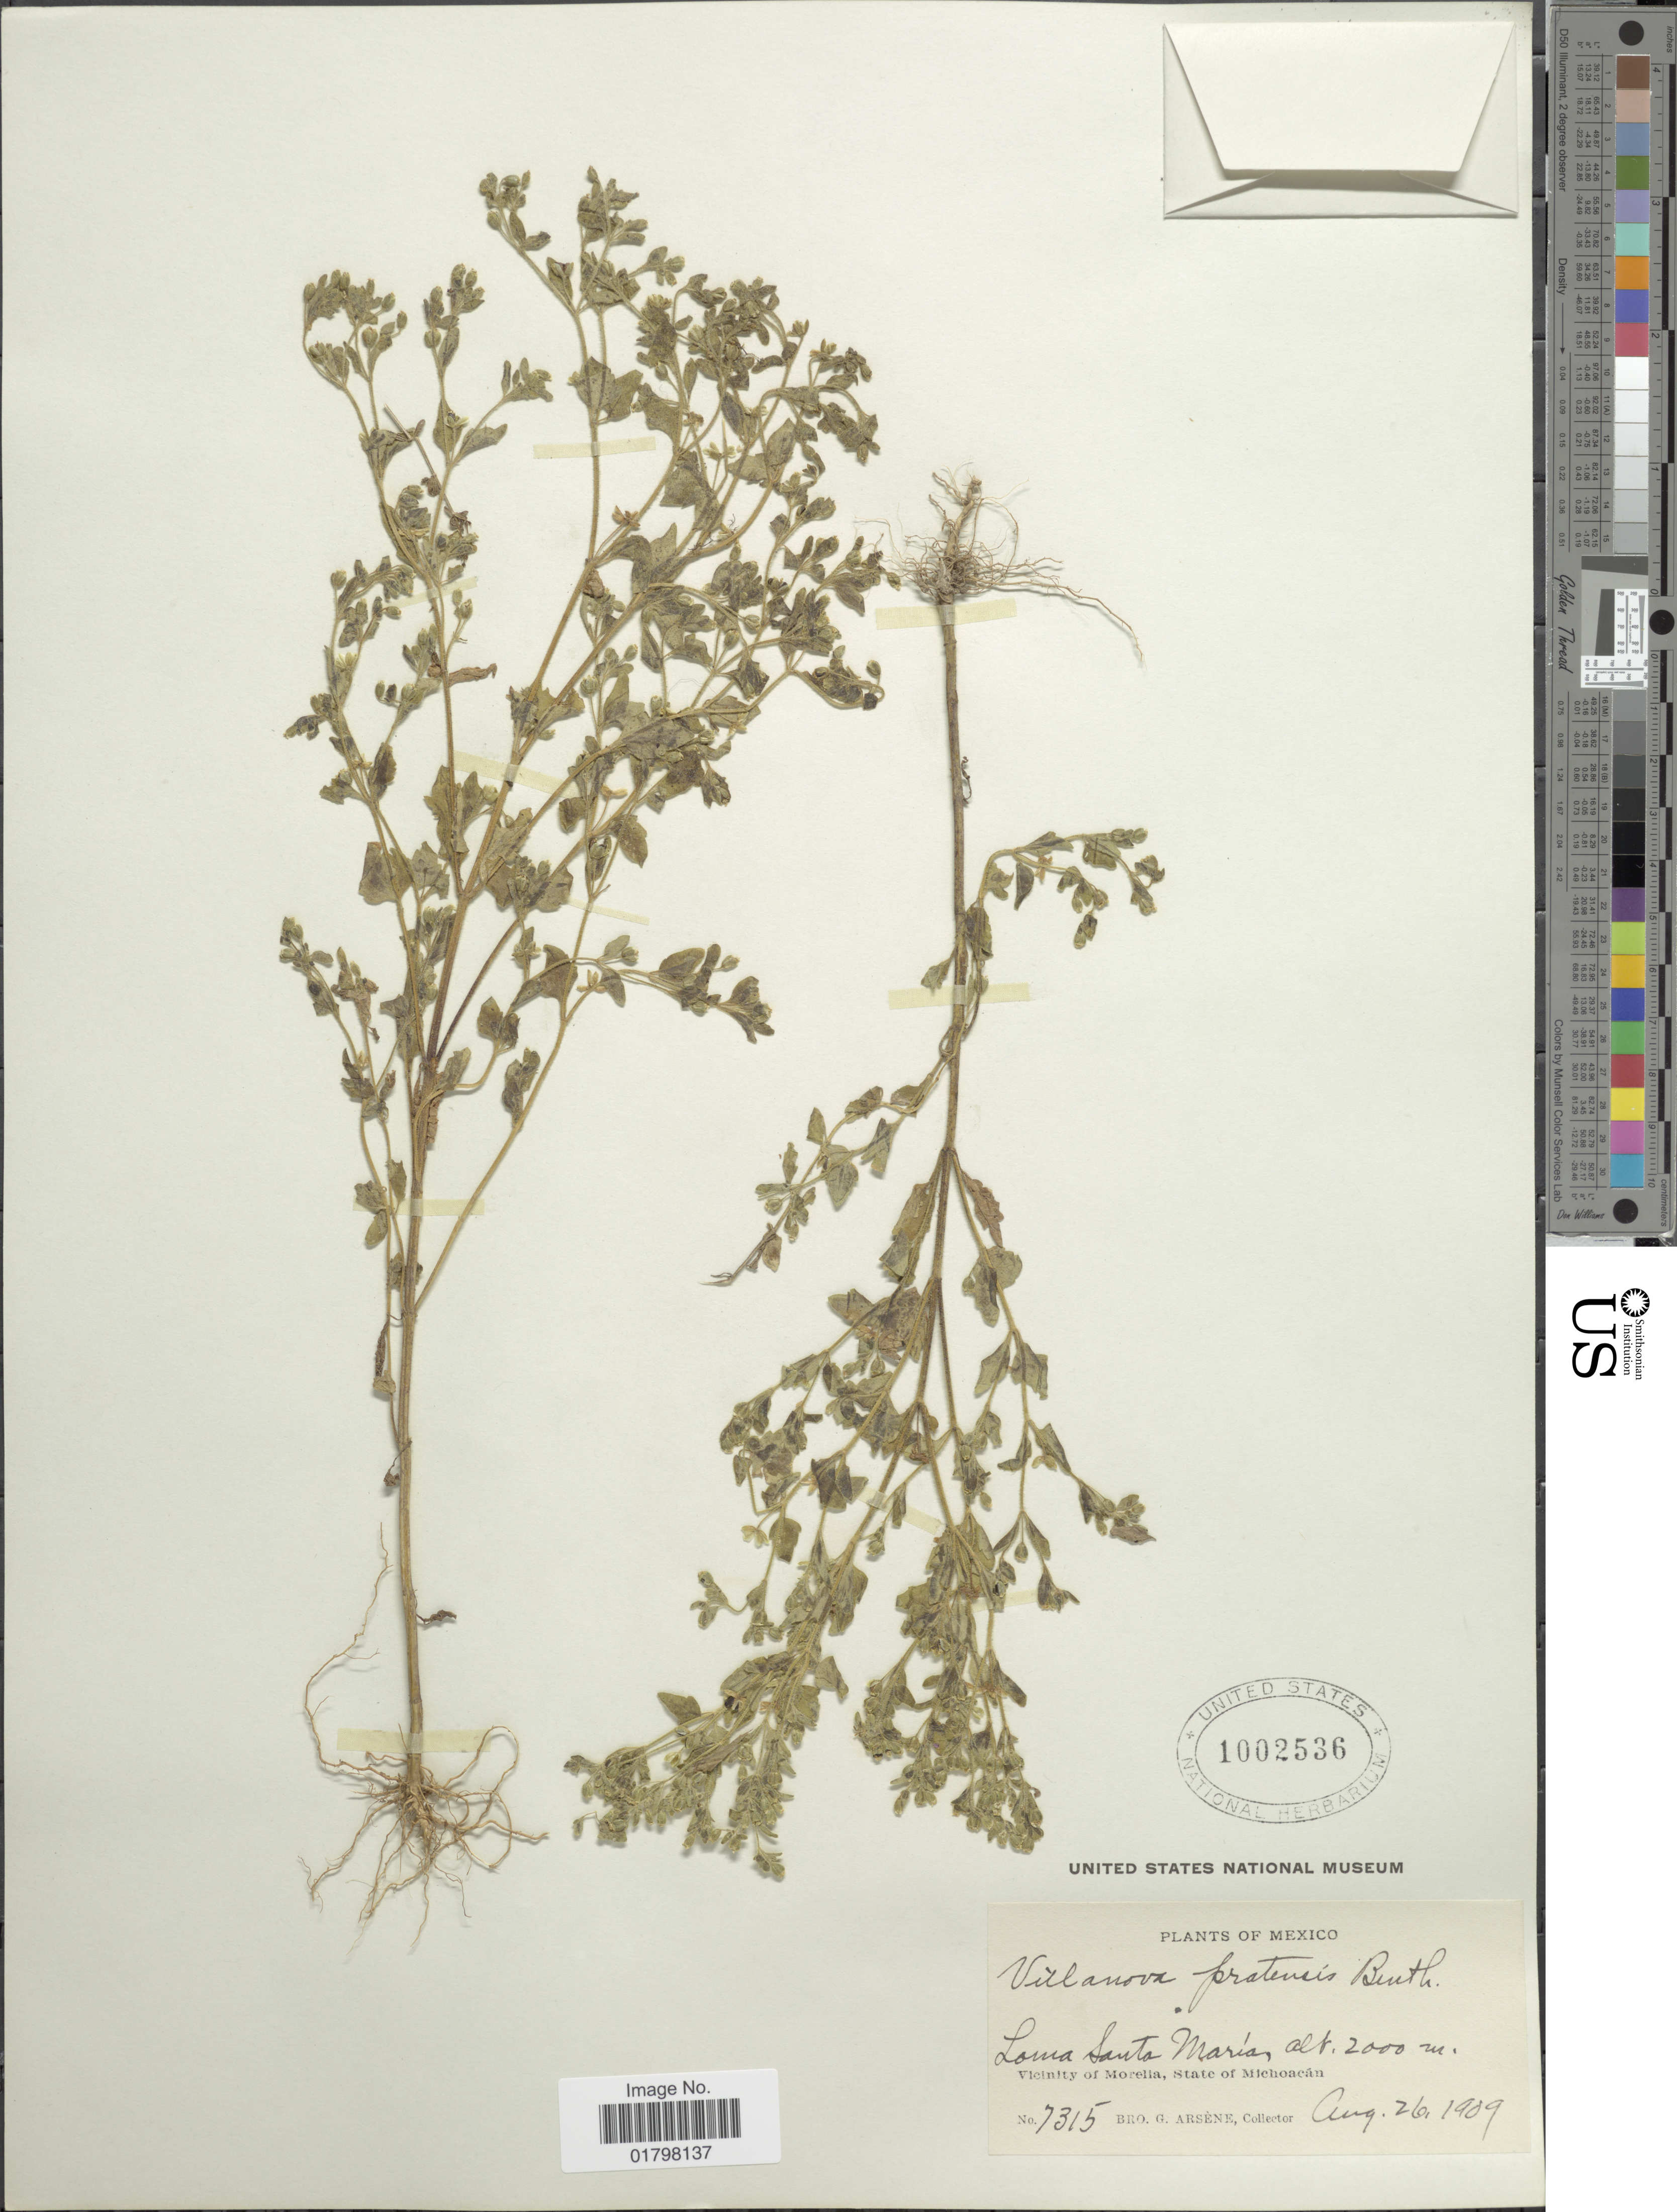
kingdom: Plantae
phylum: Tracheophyta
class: Magnoliopsida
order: Asterales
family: Asteraceae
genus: Galeana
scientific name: Galeana pratensis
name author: (Kunth) Rydb.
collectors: Bro. G. Arsène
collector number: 7315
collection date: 1909-08-26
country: Mexico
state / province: Michoacán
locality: Loma Santa María. Vicinity of Morelia, State of Michoacán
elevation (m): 2000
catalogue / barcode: US 1002536